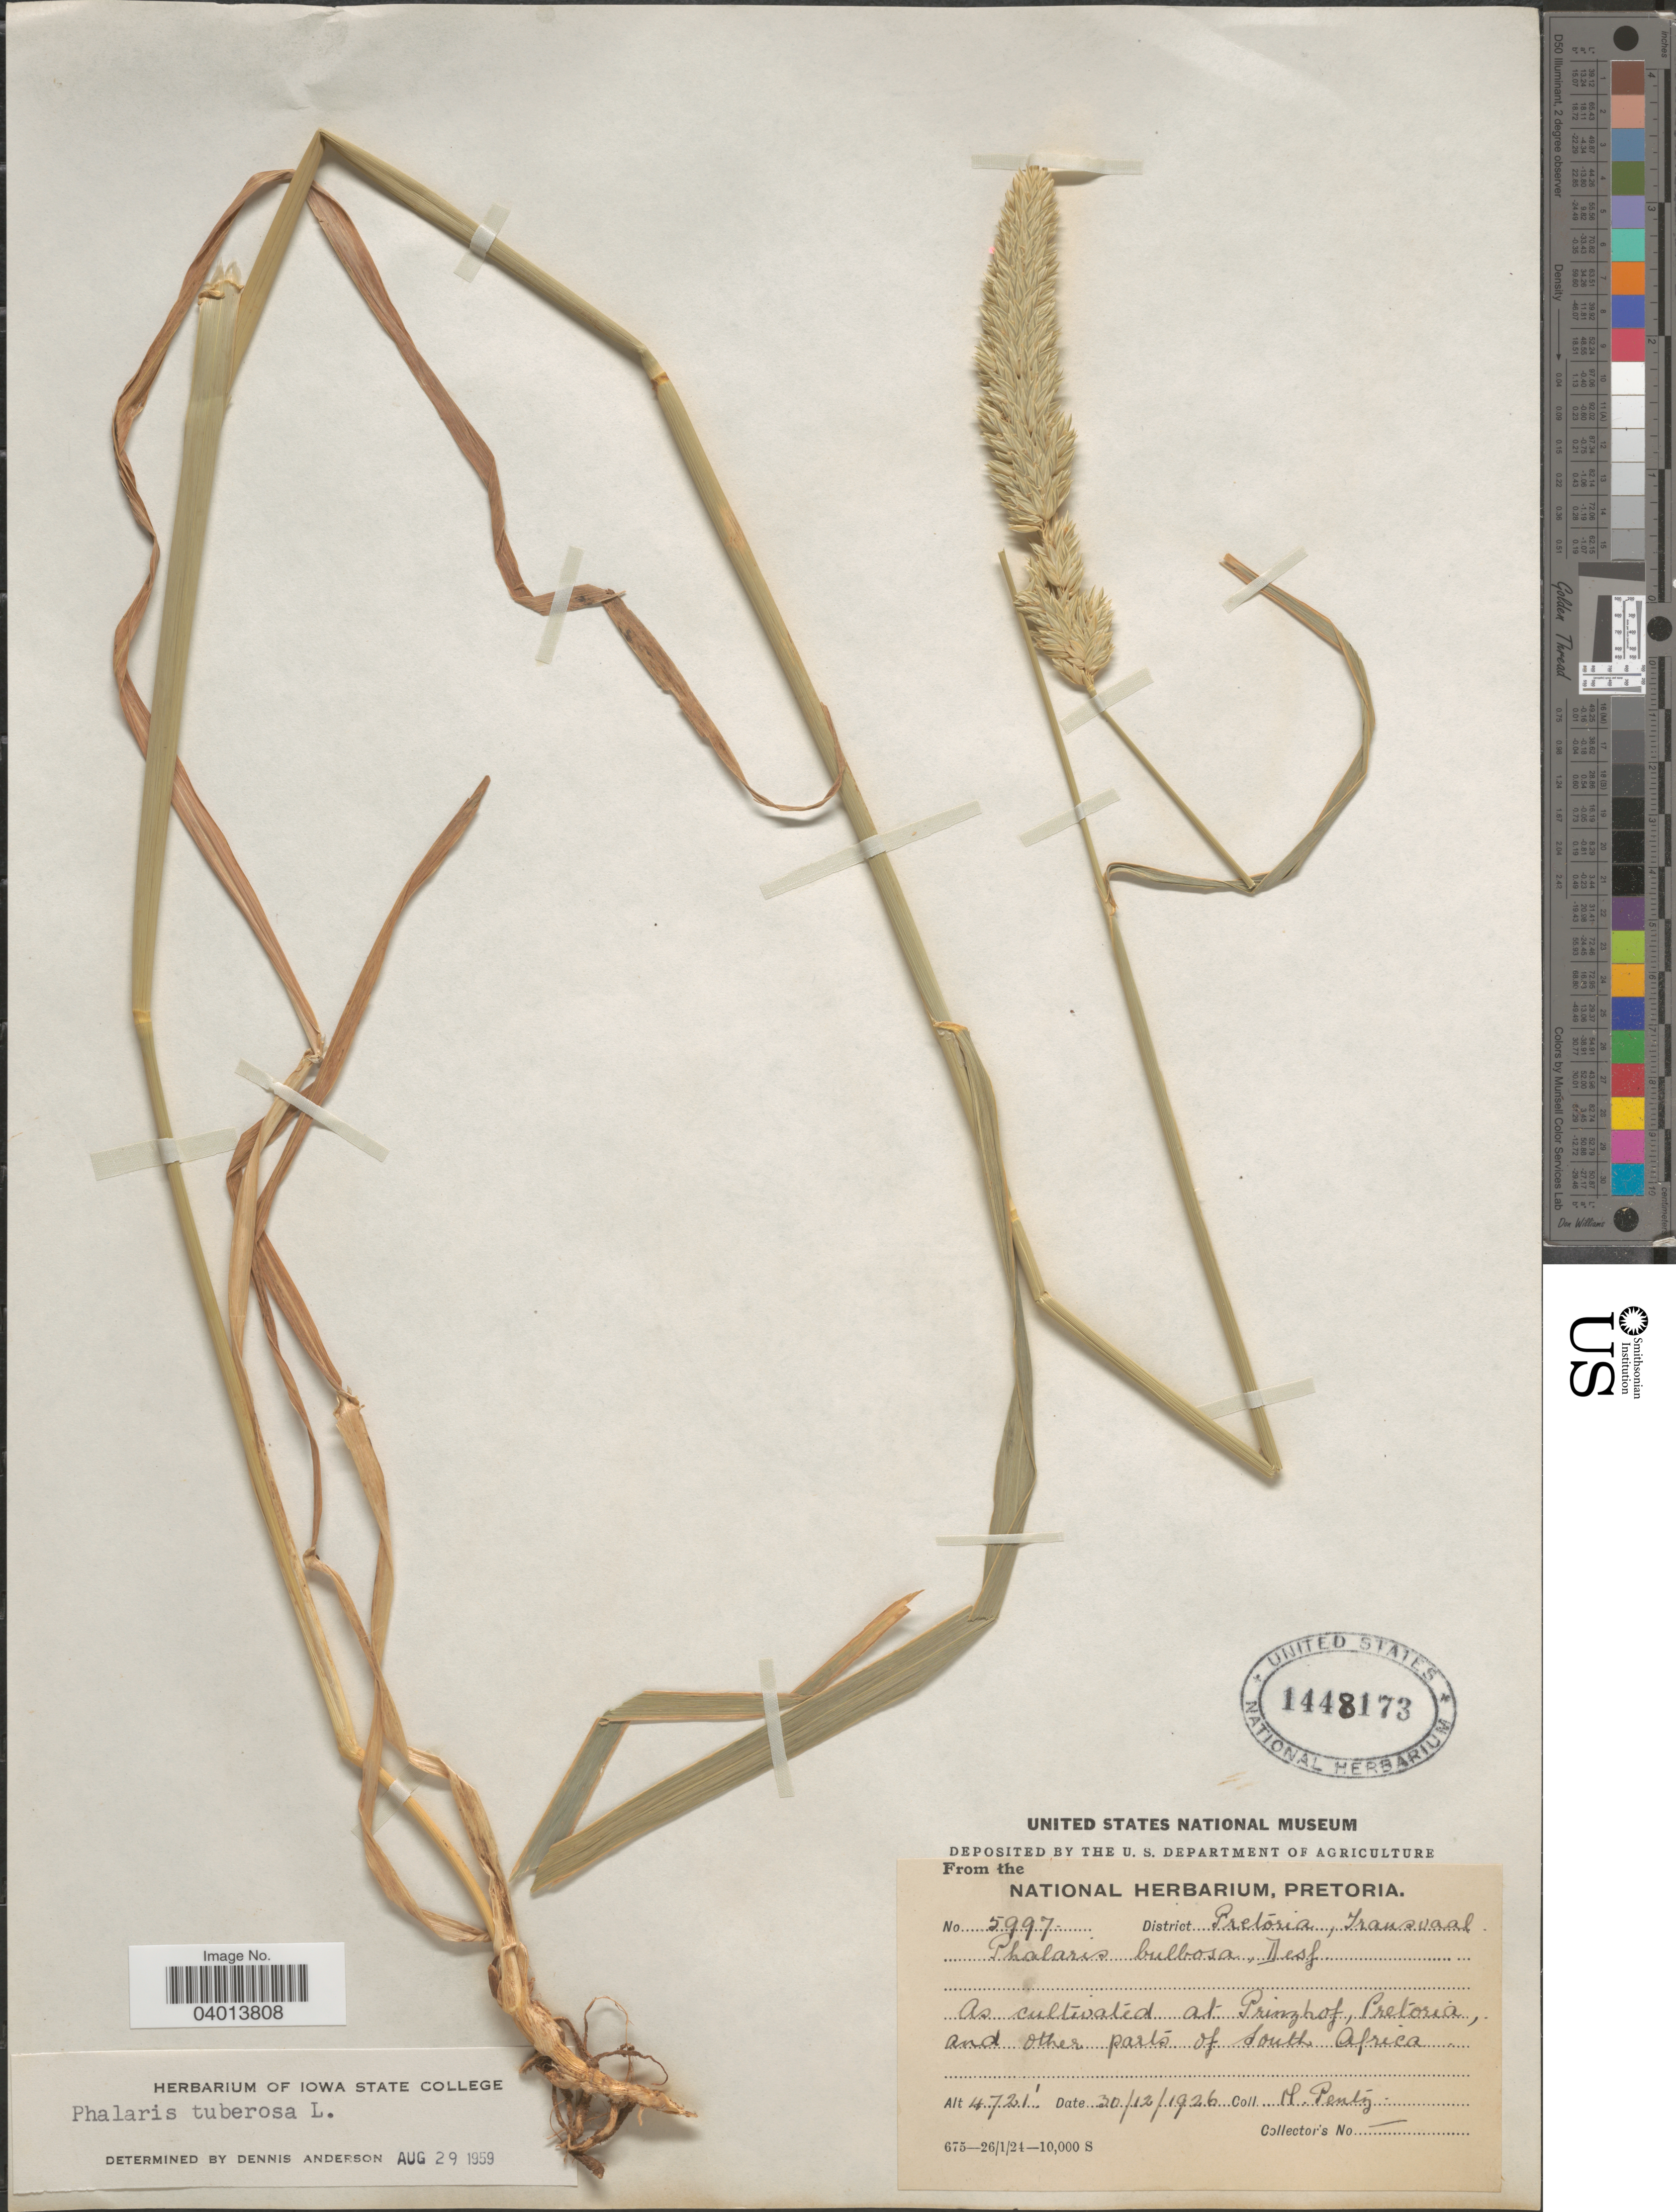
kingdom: Plantae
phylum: Tracheophyta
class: Liliopsida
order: Poales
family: Poaceae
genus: Phalaris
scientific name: Phalaris aquatica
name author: L.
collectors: M. Pentz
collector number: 5997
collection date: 1926-12-30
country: South Africa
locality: District Pretoria, Transvaal. As cultivated at Prinzhof, Pretoria, and other parts of South Africa.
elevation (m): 1439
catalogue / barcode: US 1448173